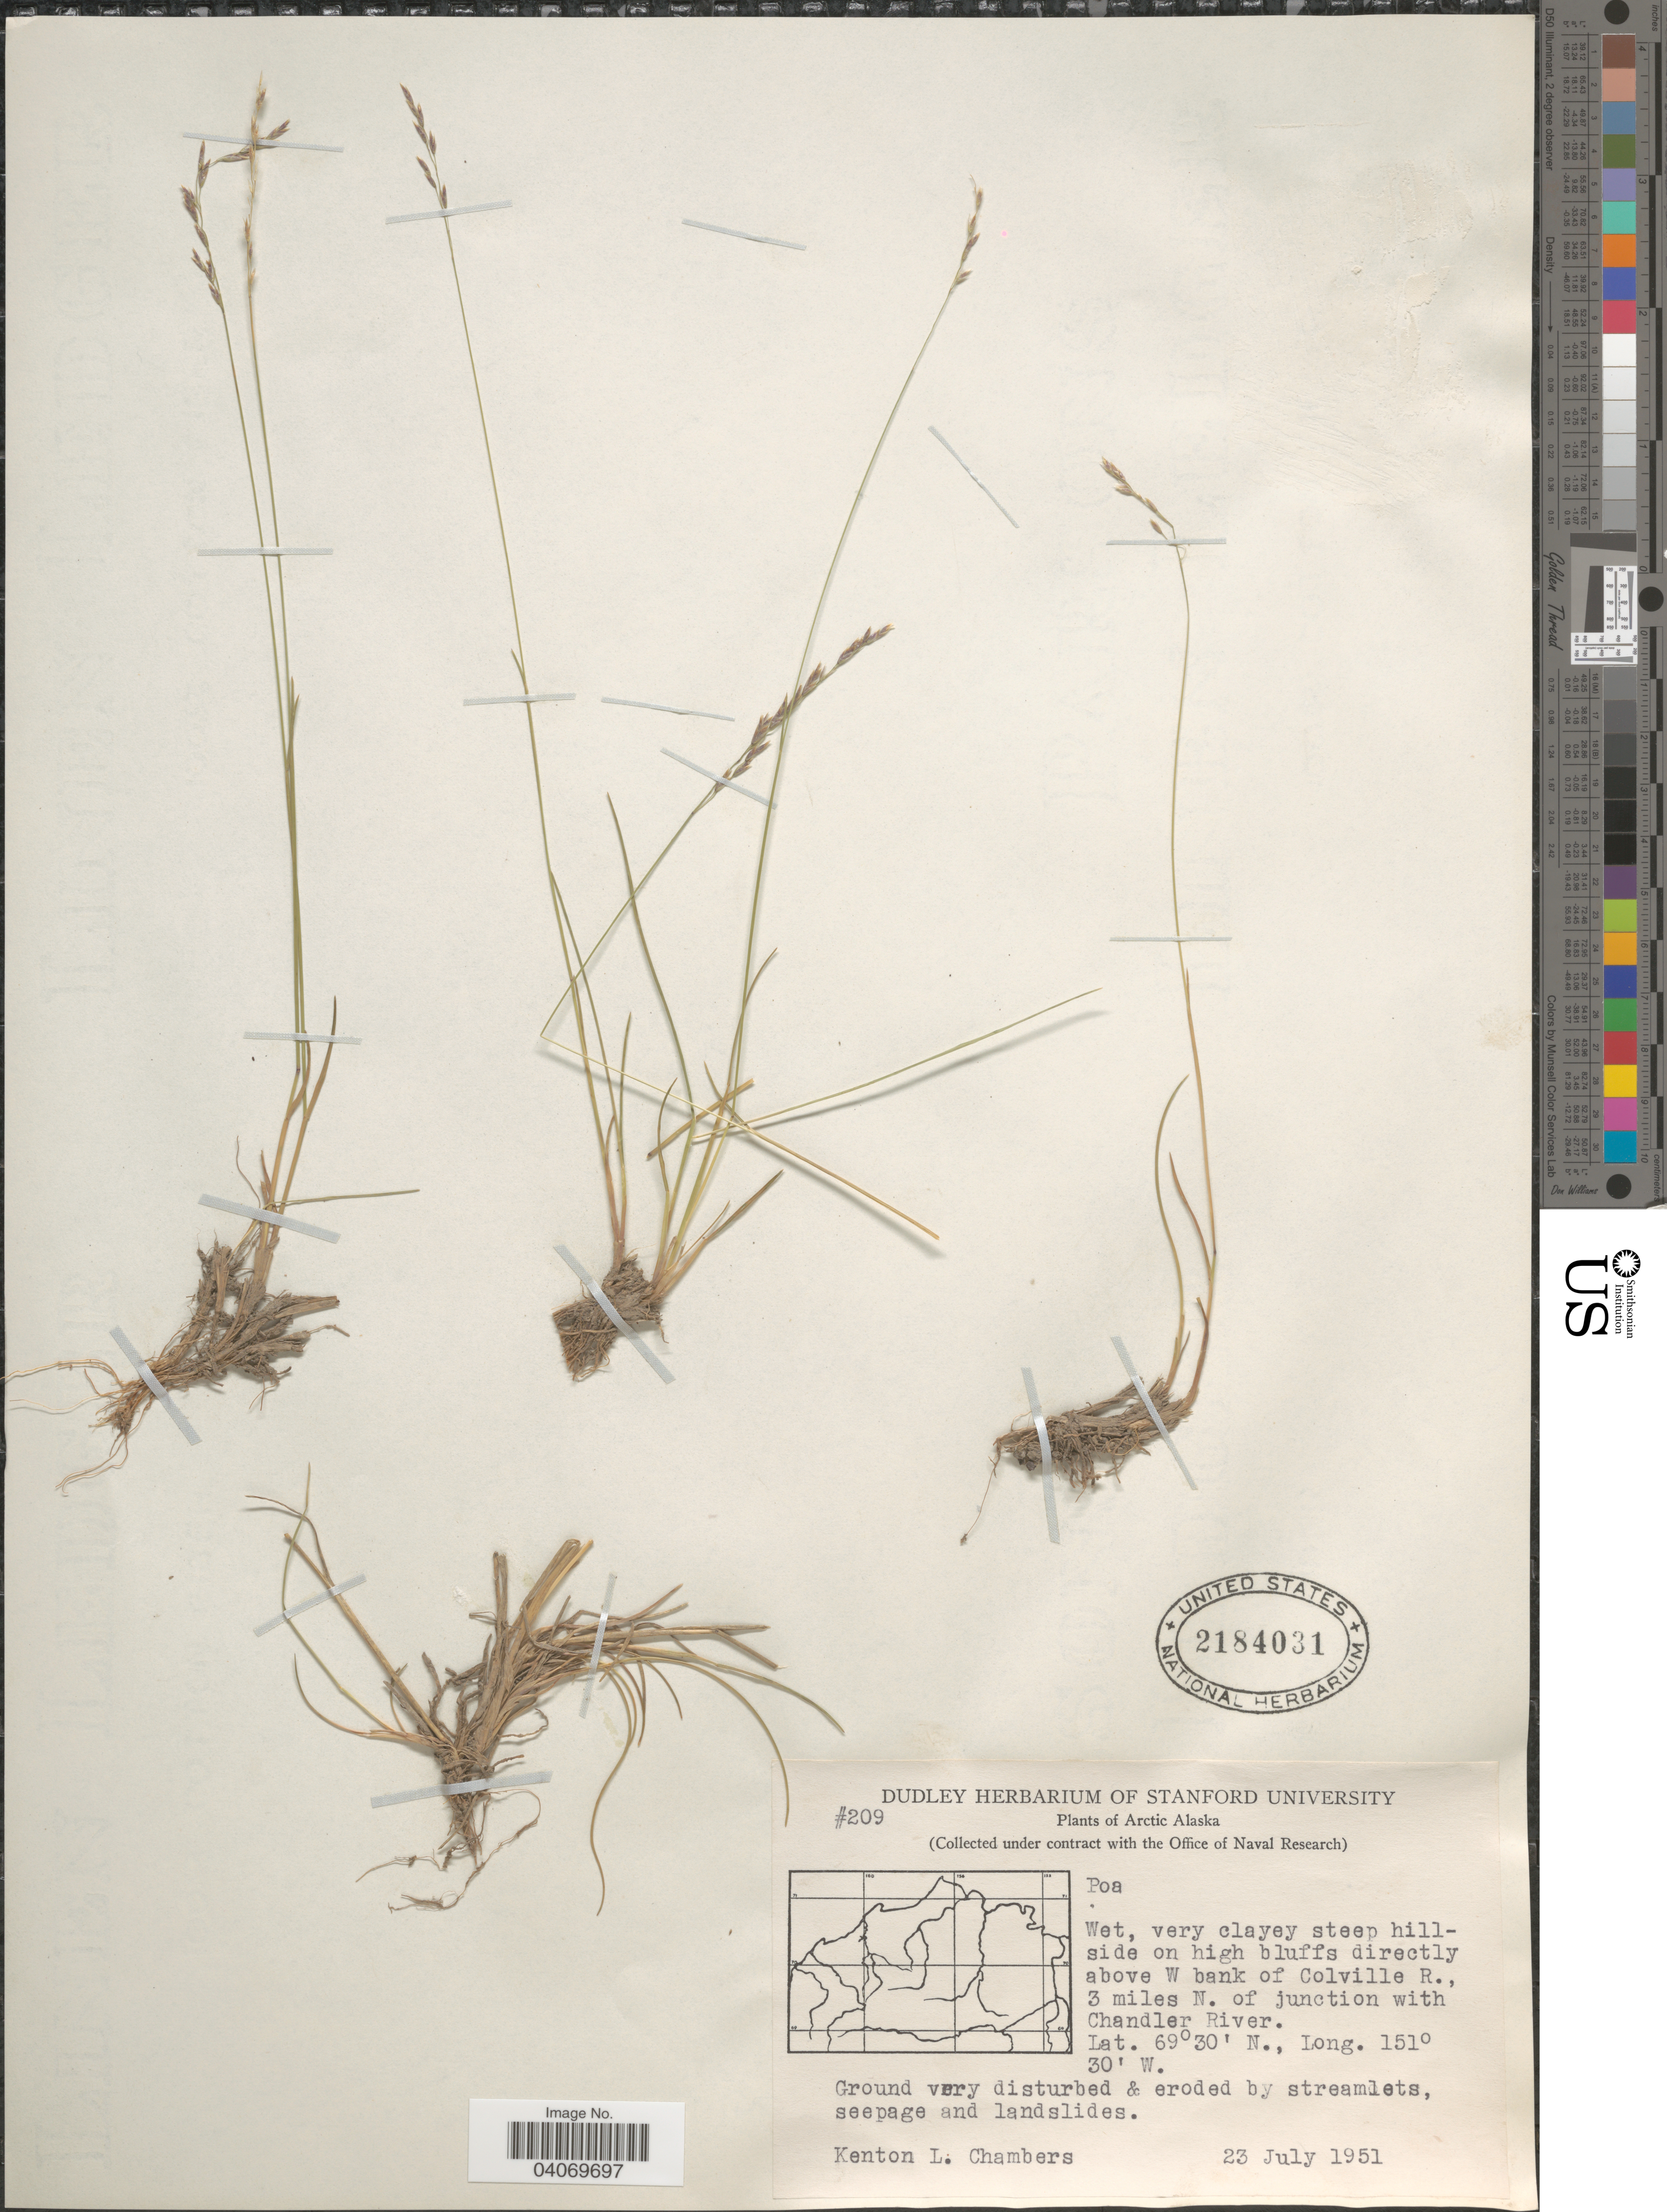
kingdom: Plantae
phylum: Tracheophyta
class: Liliopsida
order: Poales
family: Poaceae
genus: Poa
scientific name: Poa sp.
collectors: K. L. Chambers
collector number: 209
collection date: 1951-07-23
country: United States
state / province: Alaska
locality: Arctic Alaska. Wet, very clayey steep hillside on high bluffs directly above W bank of Colville R., 3 miles N. of junction with Chandler river.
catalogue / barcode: US 2184031